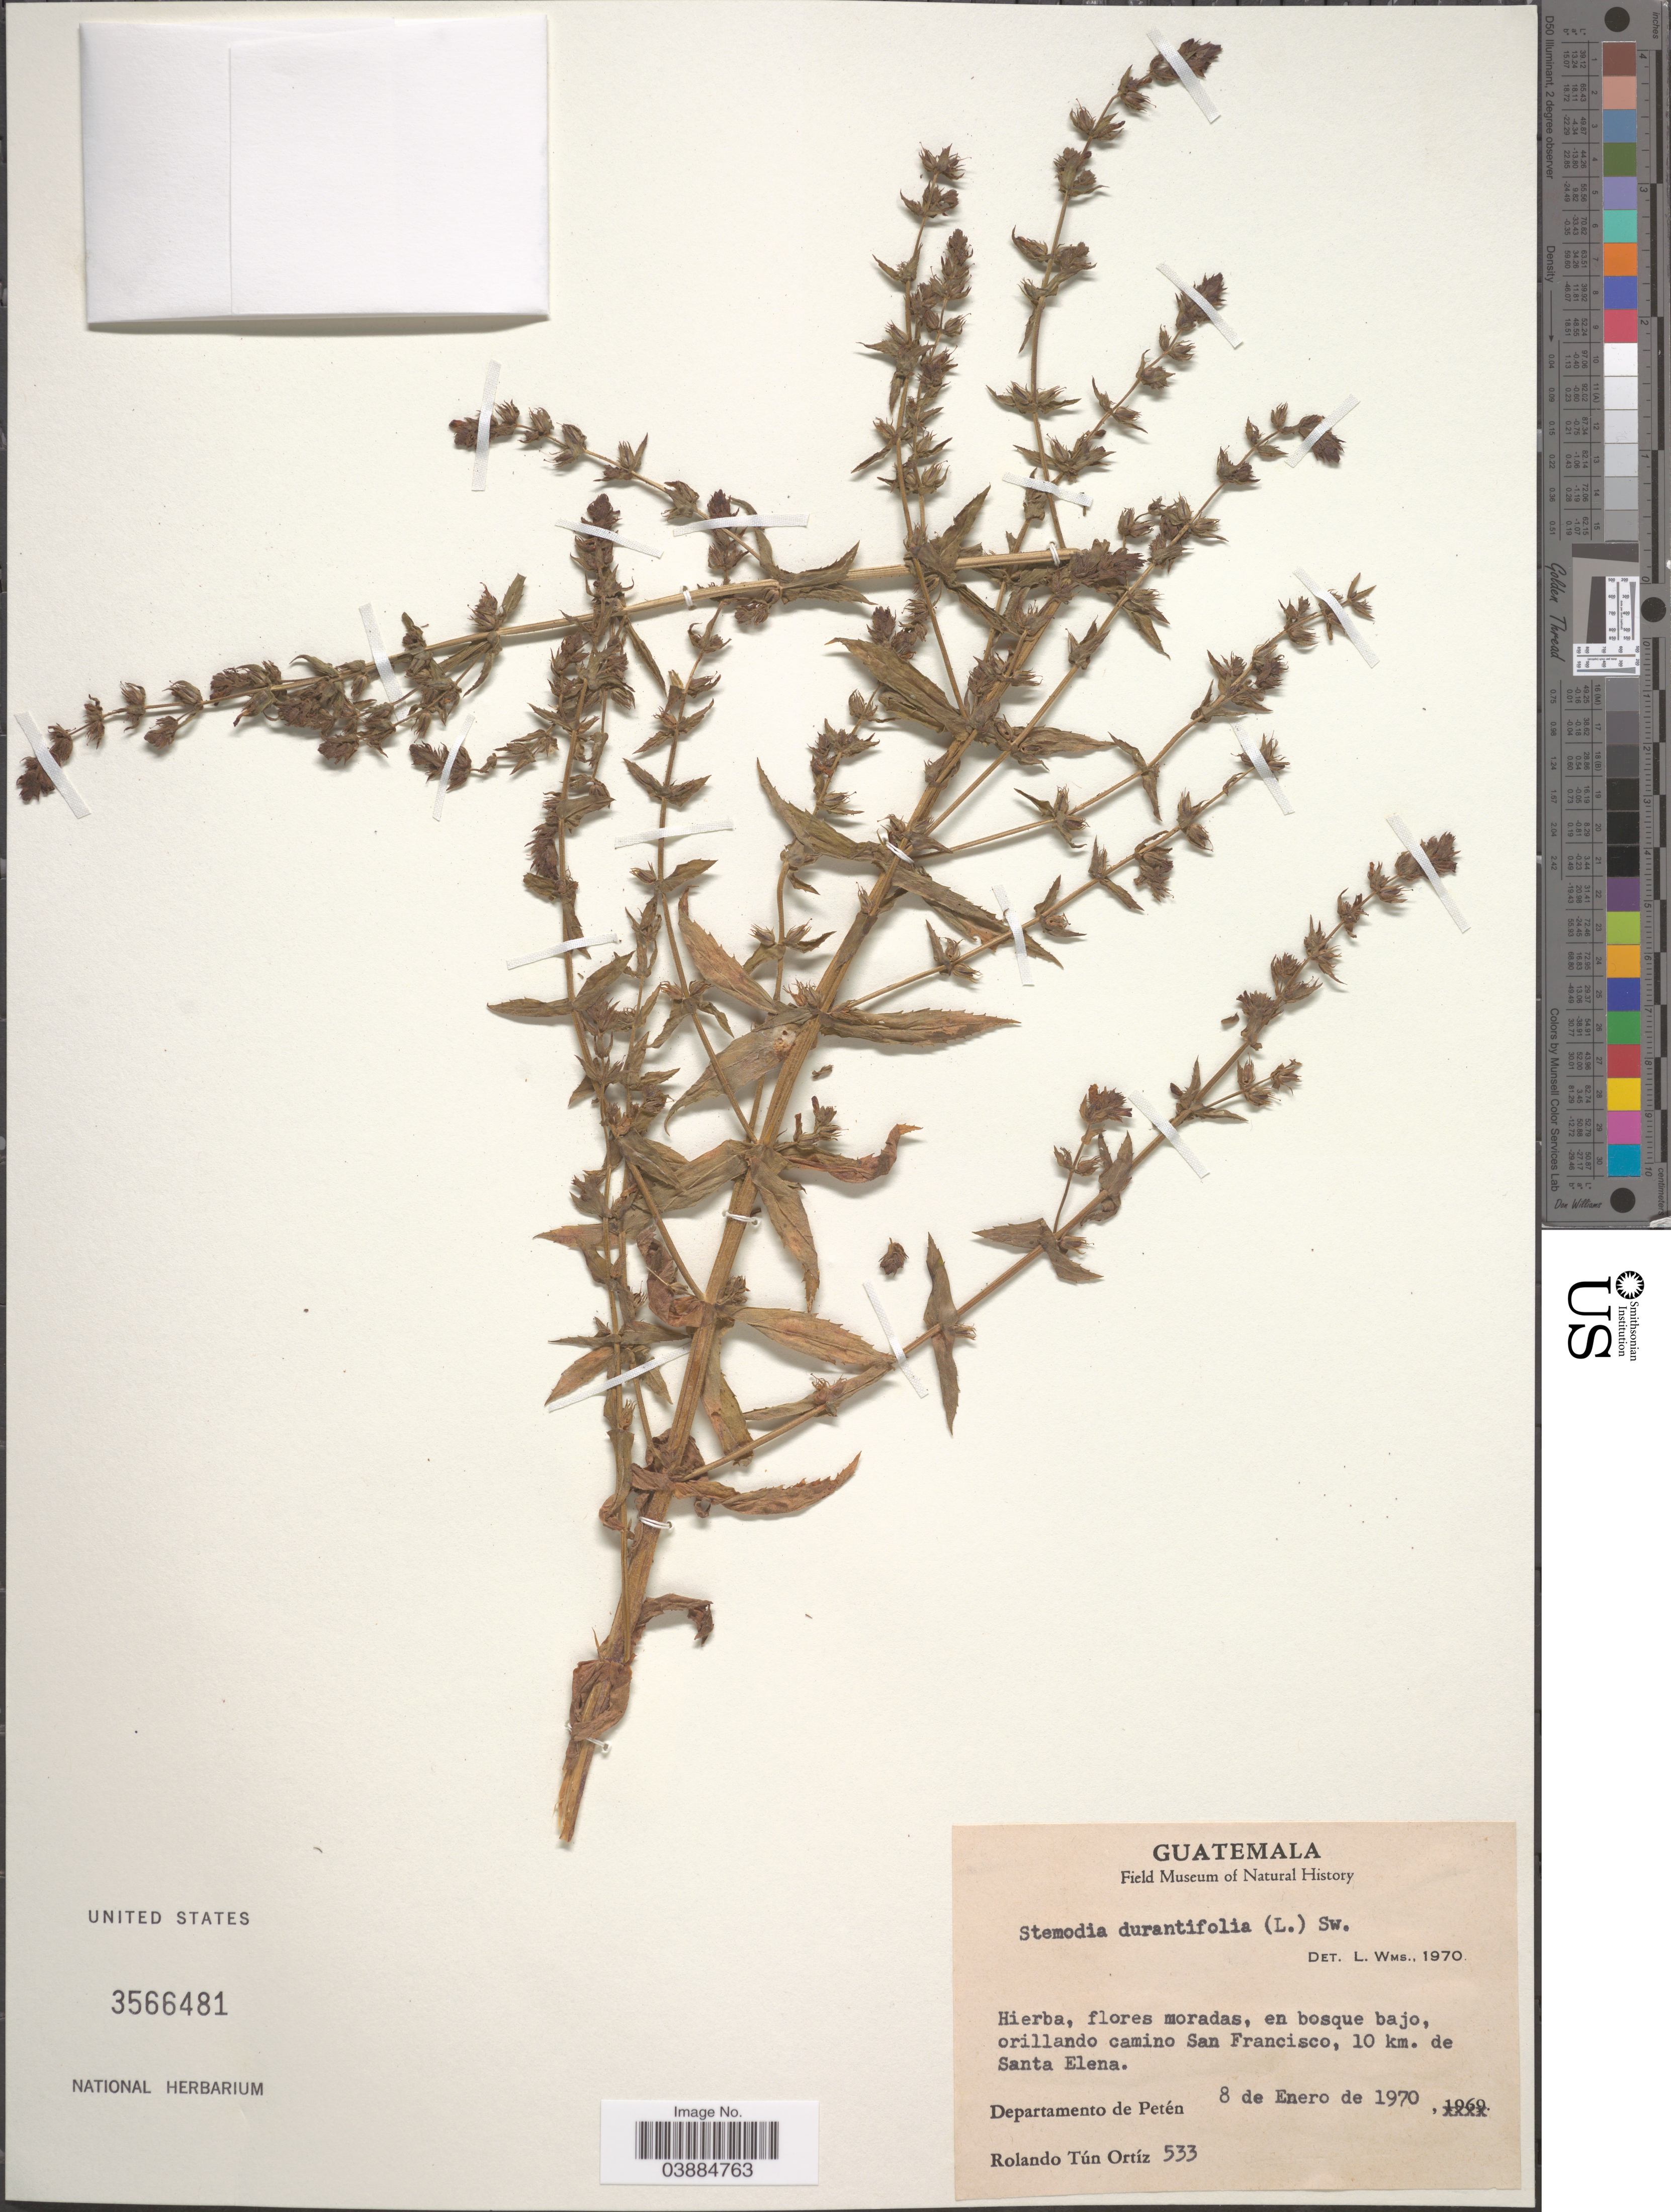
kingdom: Plantae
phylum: Tracheophyta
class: Magnoliopsida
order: Lamiales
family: Plantaginaceae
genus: Stemodia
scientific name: Stemodia durantifolia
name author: (L.) Sw.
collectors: R. Tún Ortíz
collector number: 533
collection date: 1970-01-08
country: Guatemala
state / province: El Peten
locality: Orillando camino San Francisco, 10 km. de Santa Elena. Departamento de Petén.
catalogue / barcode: US 3566481